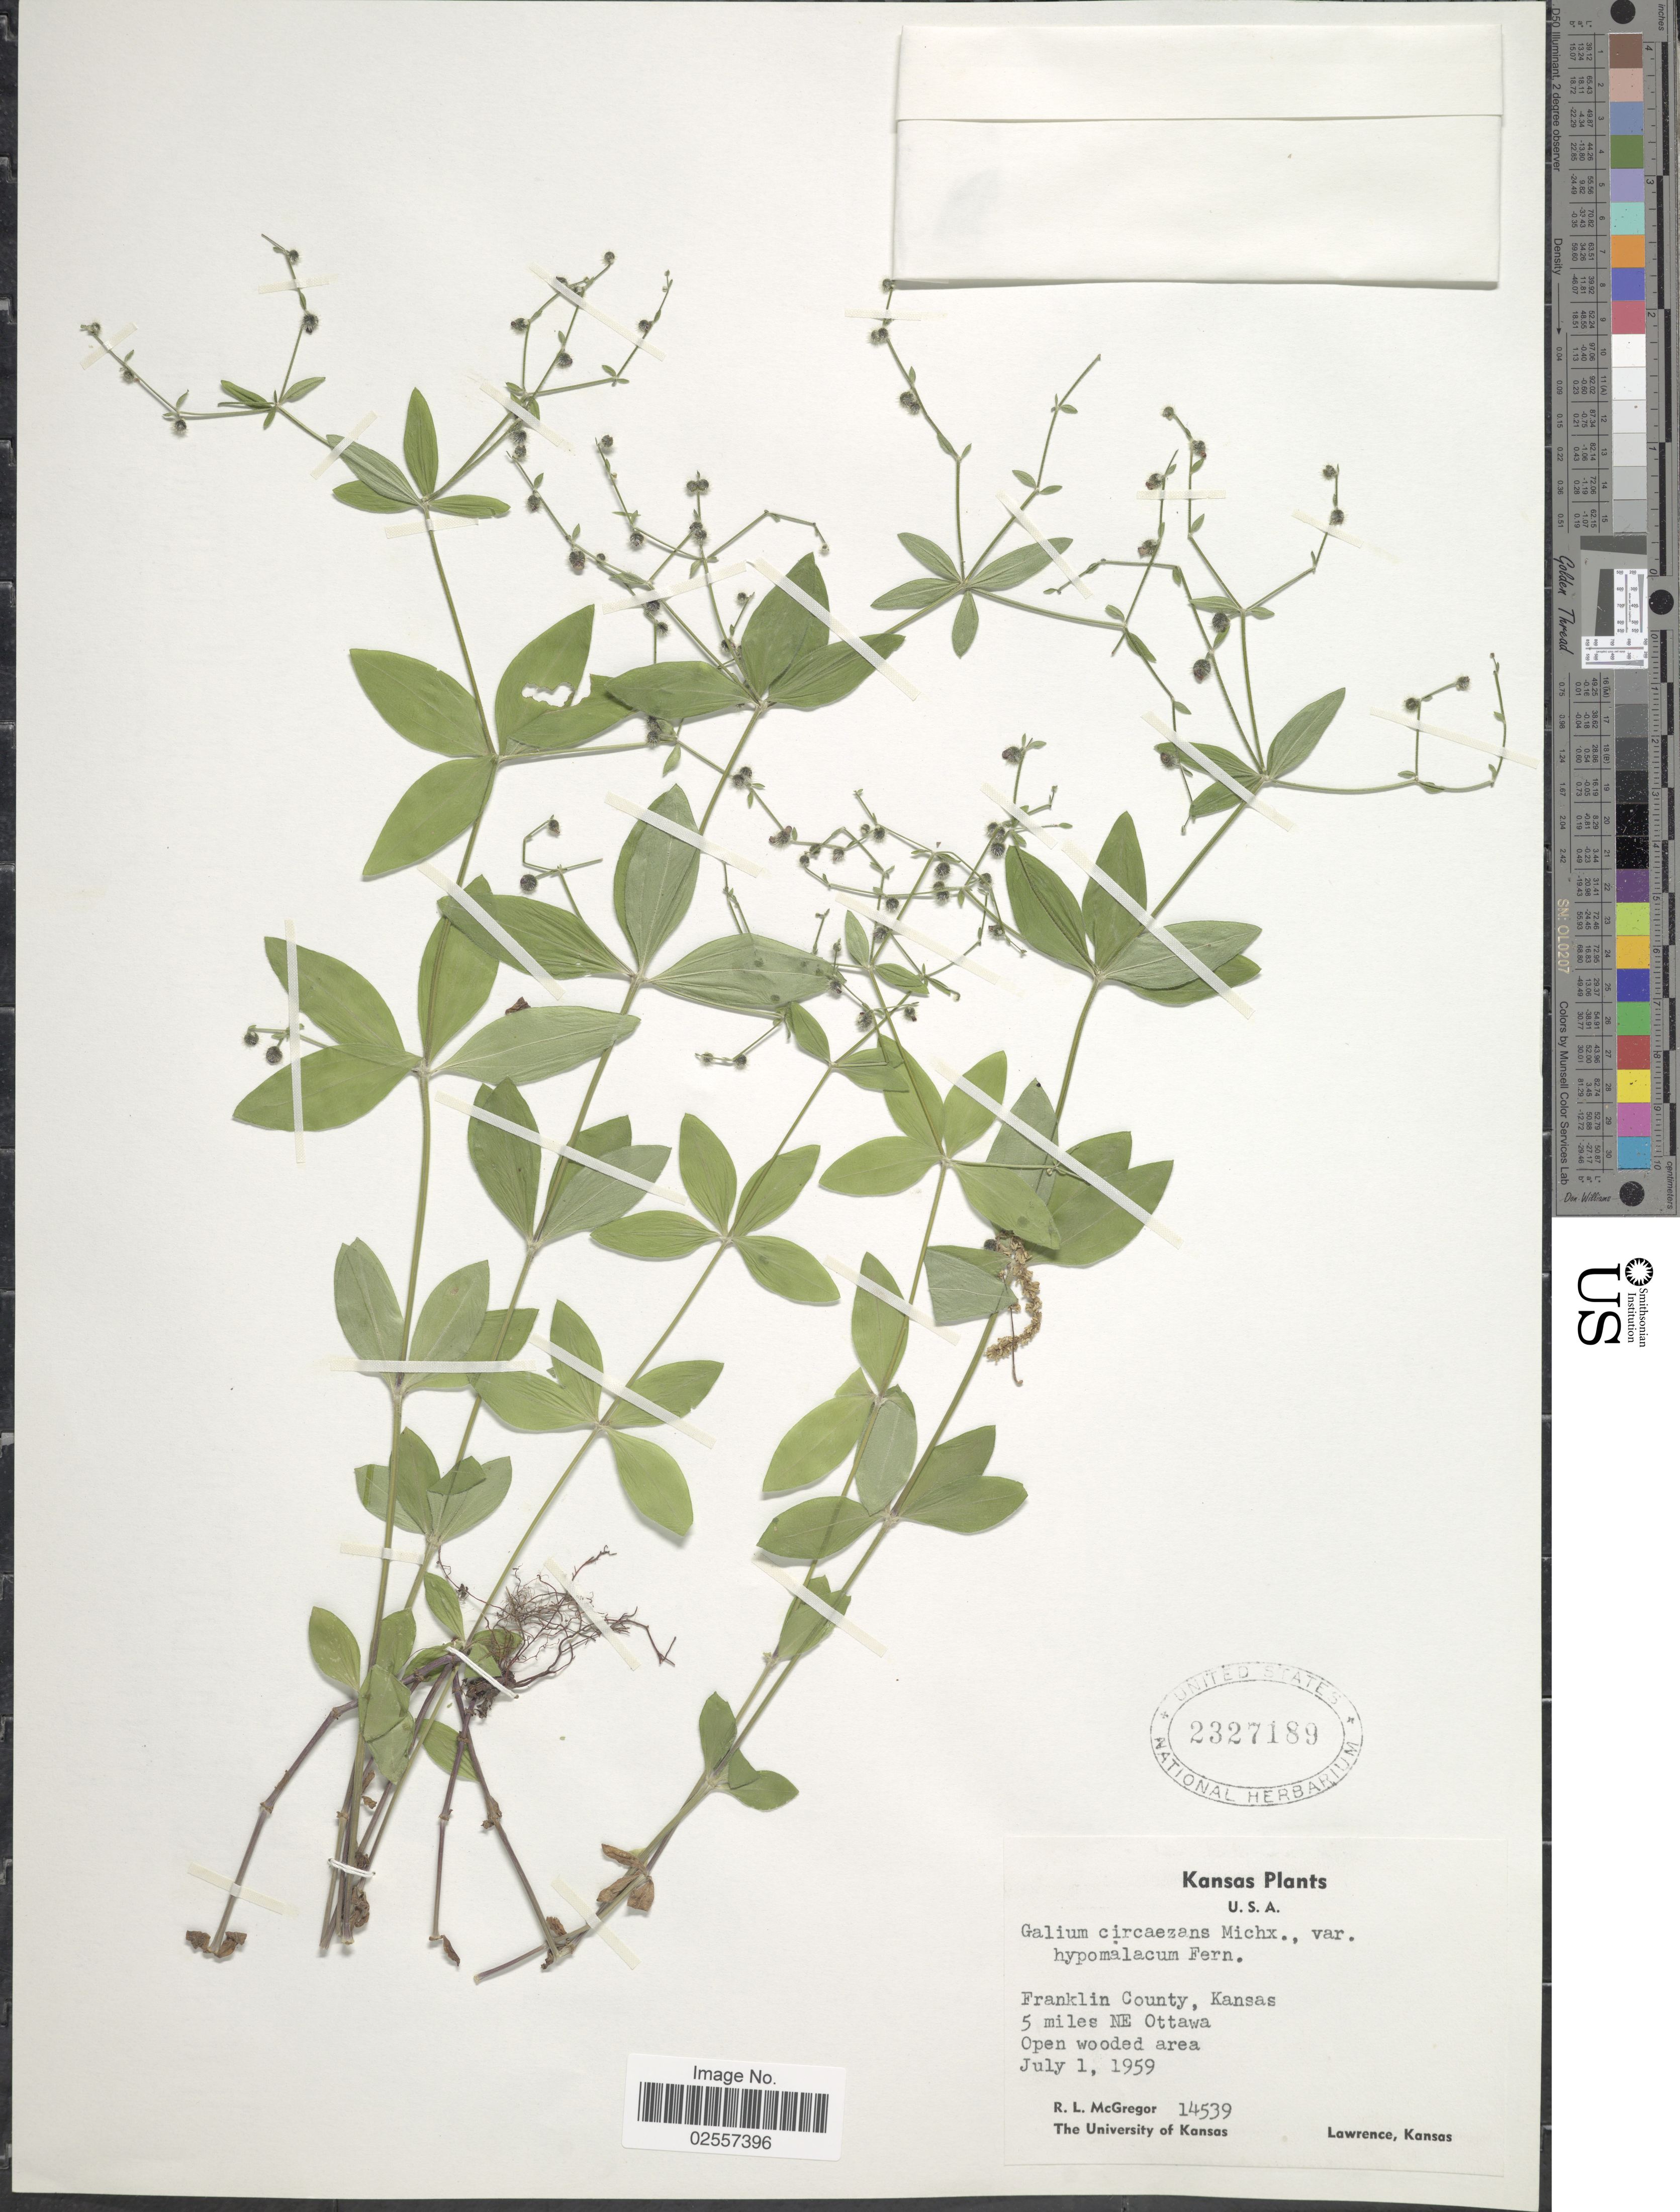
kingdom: Plantae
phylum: Tracheophyta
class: Magnoliopsida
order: Gentianales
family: Rubiaceae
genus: Galium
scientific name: Galium circaezans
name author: Michx.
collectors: R. McGregor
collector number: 14539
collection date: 1959-07-01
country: United States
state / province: Kansas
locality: Franklin County. 5 miles NE Ottawa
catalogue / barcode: US 2327189